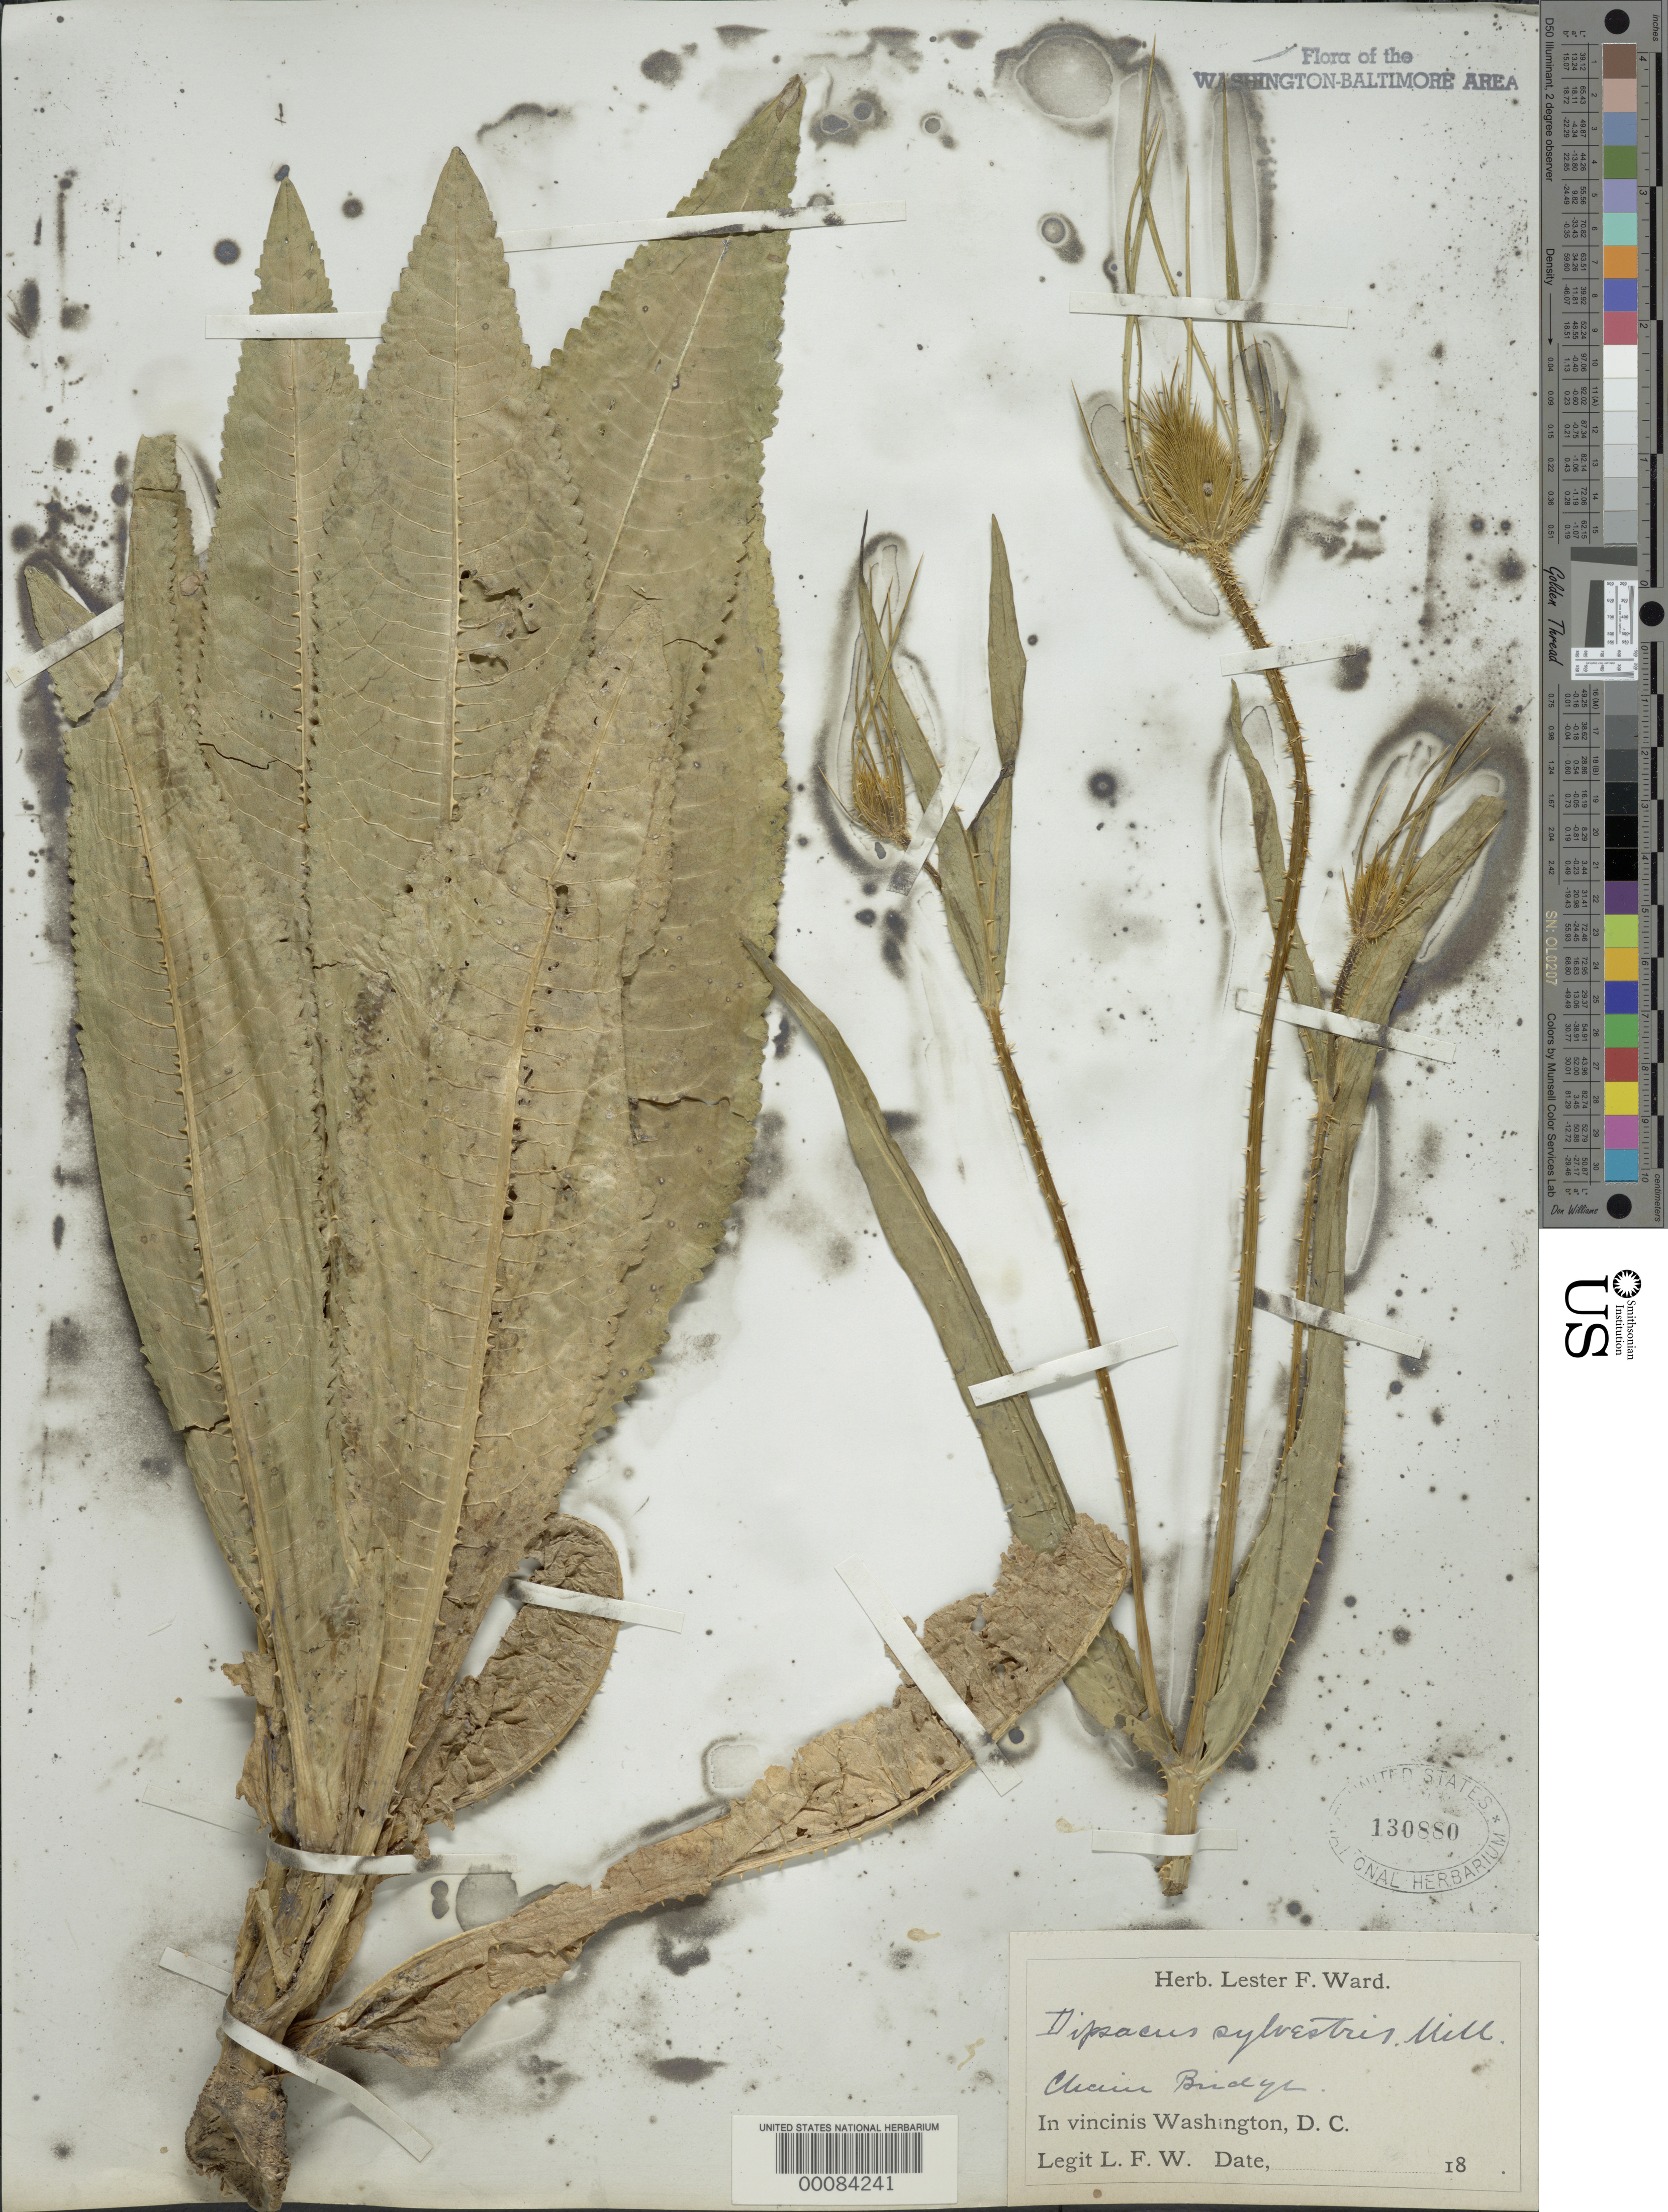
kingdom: Plantae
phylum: Tracheophyta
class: Magnoliopsida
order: Dipsacales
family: Caprifoliaceae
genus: Dipsacus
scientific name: Dipsacus sylvestris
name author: Huds.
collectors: L. F. Ward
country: United States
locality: Chain Bridge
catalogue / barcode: US 130880